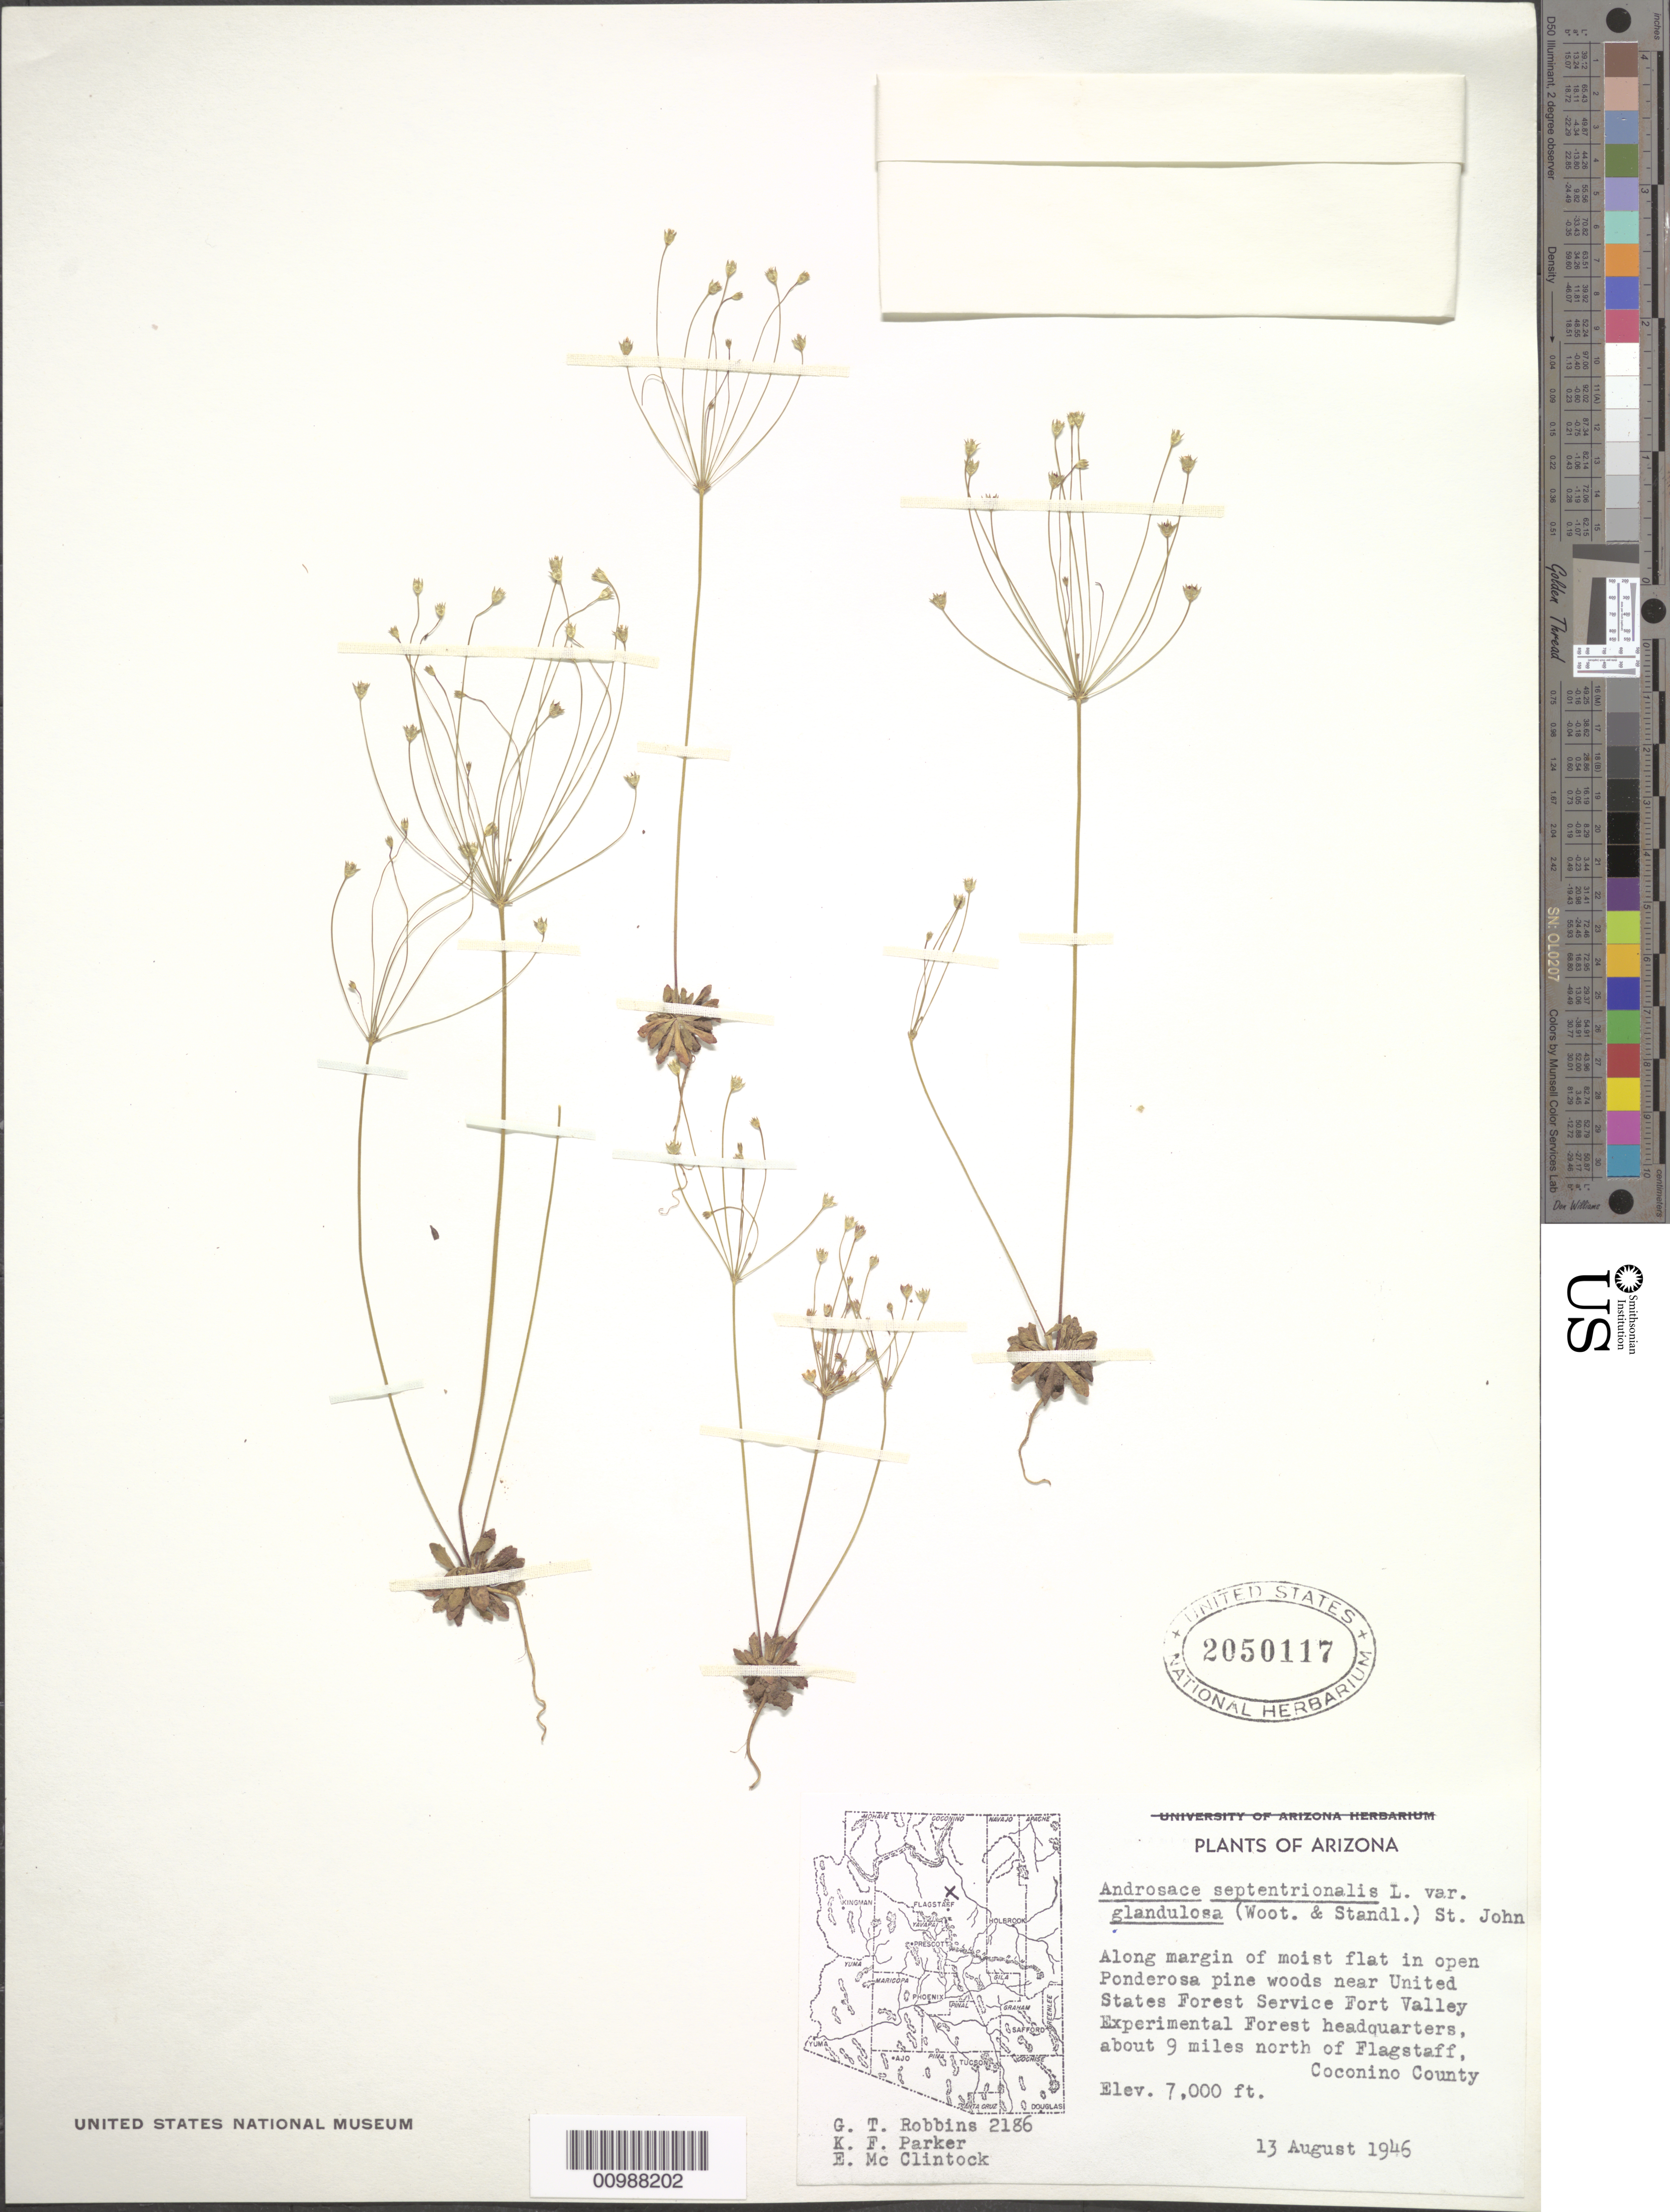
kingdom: Plantae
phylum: Tracheophyta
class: Magnoliopsida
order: Ericales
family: Primulaceae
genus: Androsace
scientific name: Androsace septentrionalis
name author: L.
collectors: G. T. Robbins & K. F. Parker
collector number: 2186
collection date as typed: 13 Aug 1946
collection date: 1946-08-13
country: United States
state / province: Arizona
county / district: Coconino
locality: Along margin of moist flat in open Ponderosa pine woods near United States Forest Service Fort Valley Experimental Forest headquarters, about 9 miles north of Flagstaff.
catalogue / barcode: US 2050117